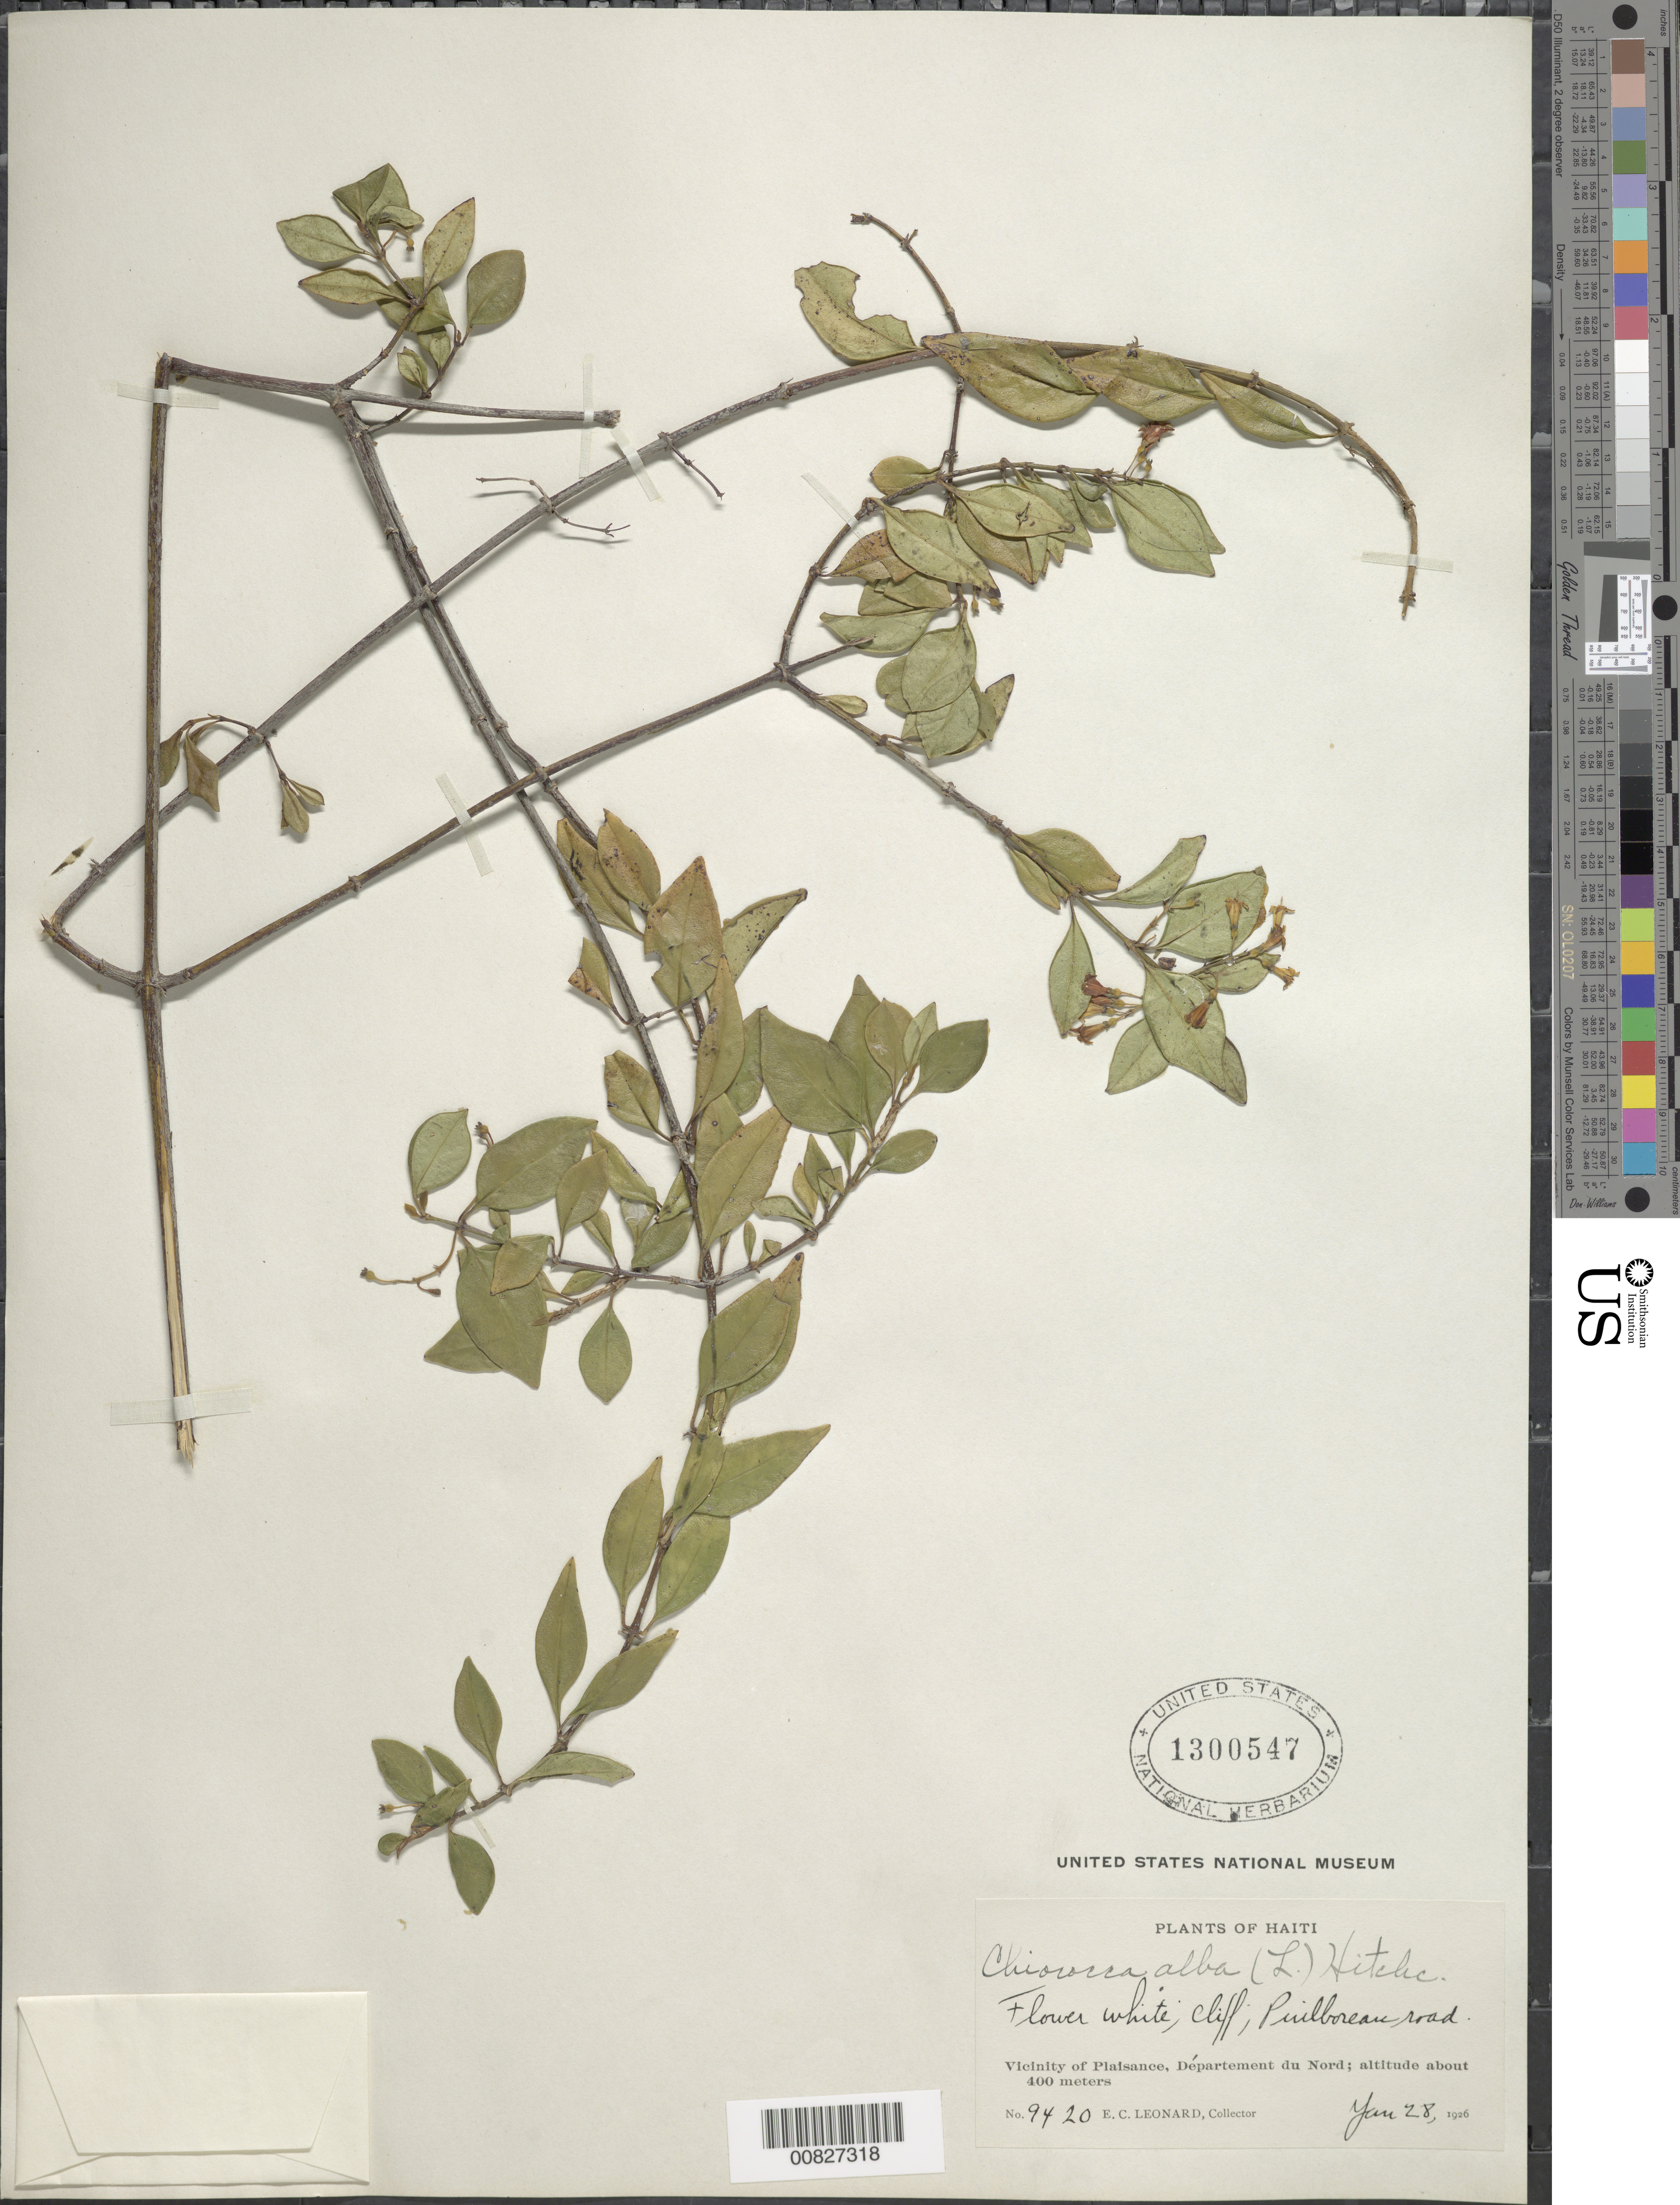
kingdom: Plantae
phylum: Tracheophyta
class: Magnoliopsida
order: Gentianales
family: Rubiaceae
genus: Chiococca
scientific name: Chiococca alba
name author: (L.) Hitchc.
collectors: E. C. Leonard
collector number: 9420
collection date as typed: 28 Jan 1926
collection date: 1926-01-28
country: Haiti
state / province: Nord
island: Hispaniola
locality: Vicinity of Plaisance, Puilboreau Road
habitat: Cliff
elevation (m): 400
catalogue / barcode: US 1300547